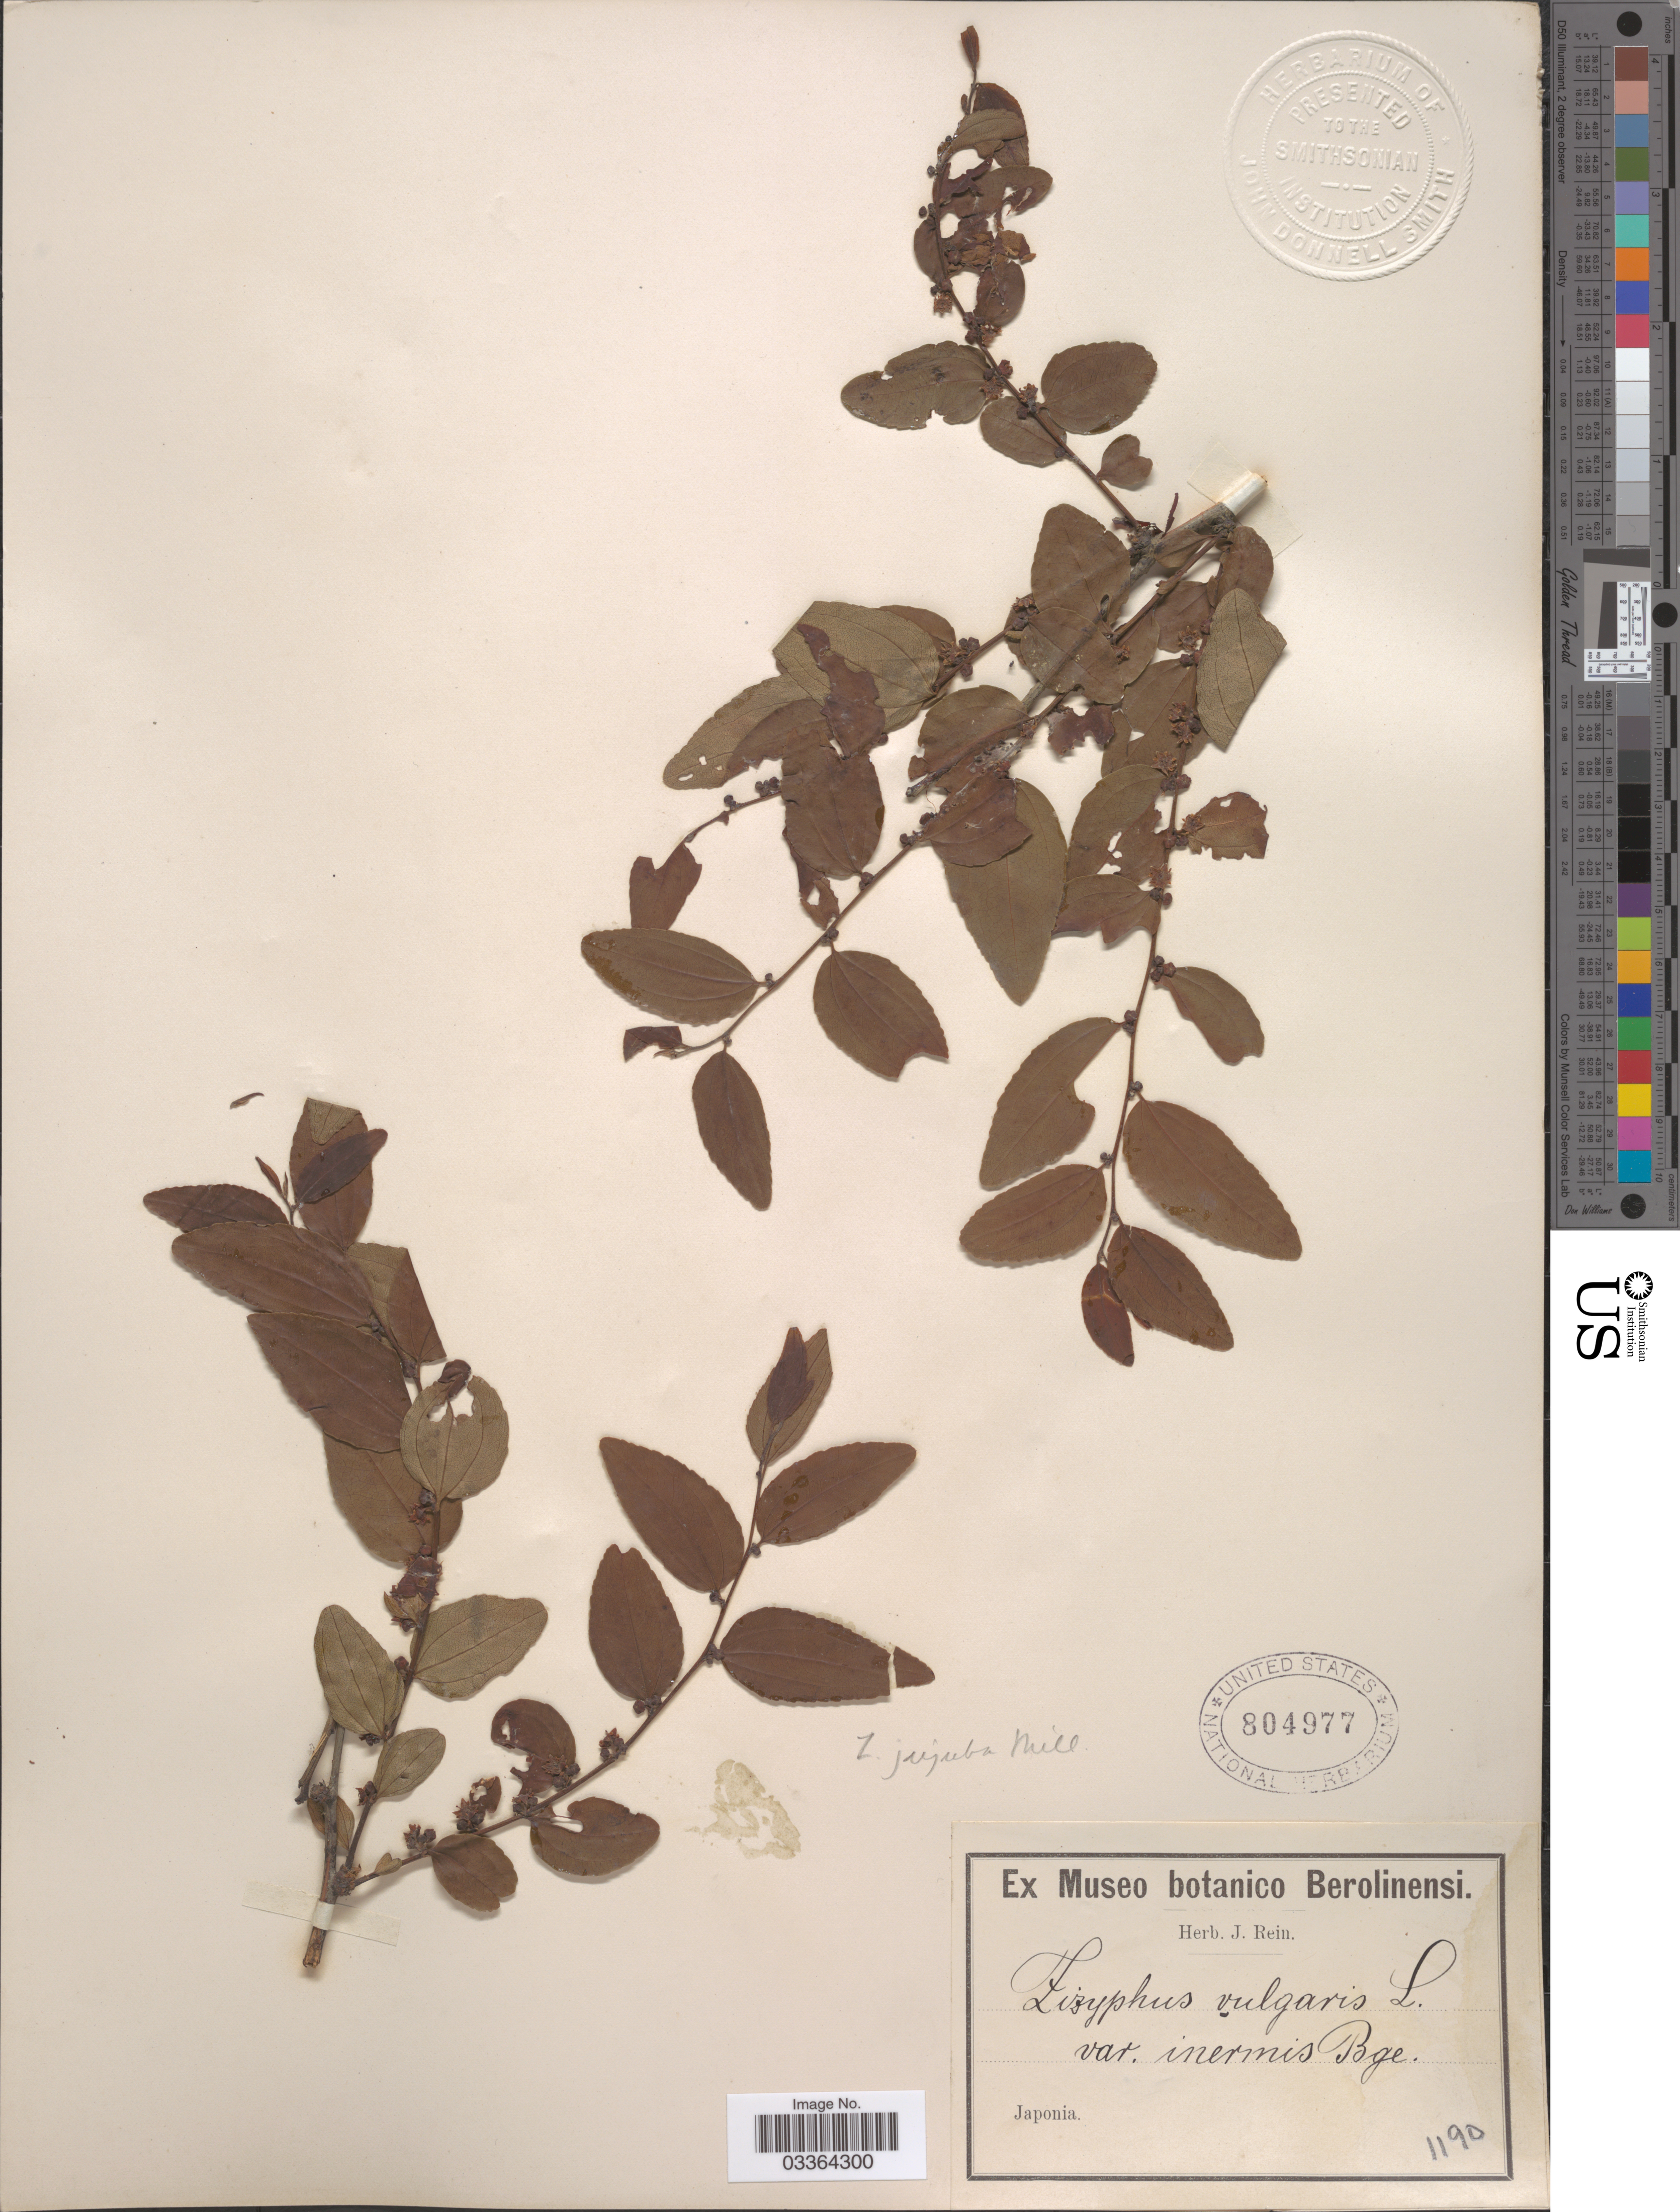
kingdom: Plantae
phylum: Tracheophyta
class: Magnoliopsida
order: Rosales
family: Rhamnaceae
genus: Ziziphus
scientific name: Ziziphus jujuba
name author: Mill.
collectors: ex herb. J. Rein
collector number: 1190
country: Japan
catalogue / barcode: US 804977